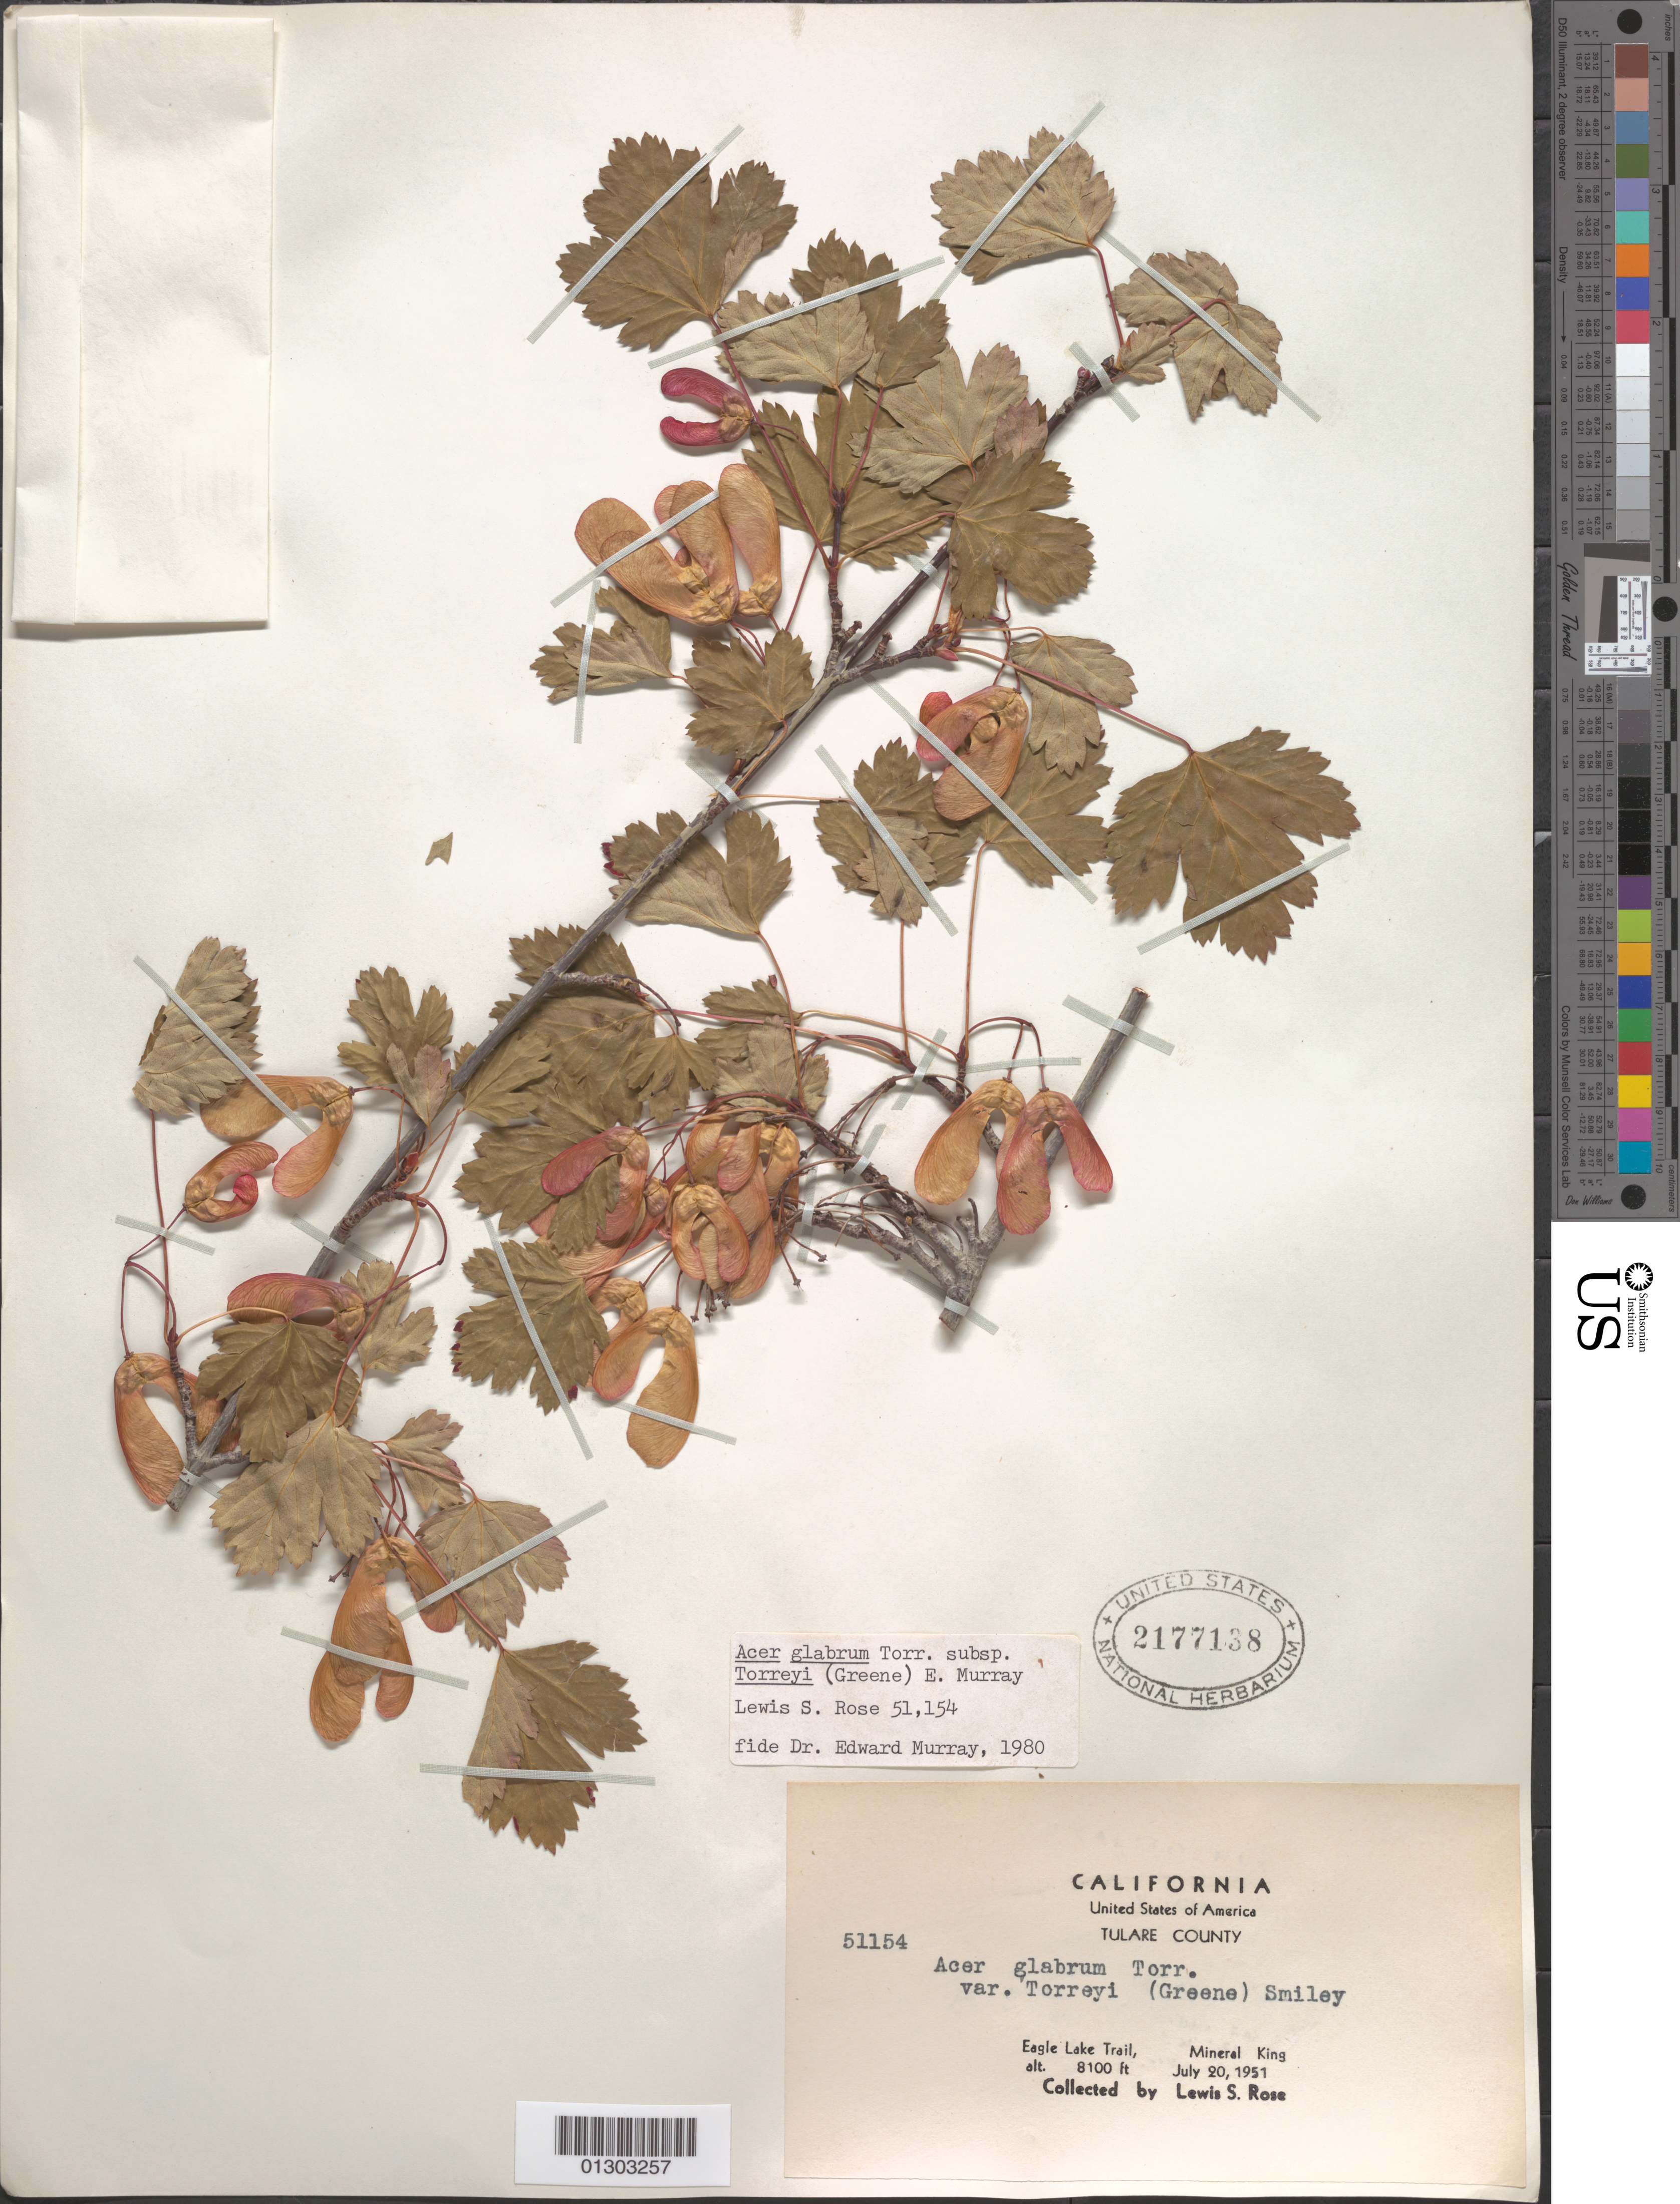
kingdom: Plantae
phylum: Tracheophyta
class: Magnoliopsida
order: Sapindales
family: Sapindaceae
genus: Acer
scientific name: Acer glabrum subsp. torreyi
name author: (Greene) A.E. Murray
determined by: Murray, Edward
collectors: L. S. Rose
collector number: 51154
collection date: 1951-07-20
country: United States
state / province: California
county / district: Tulare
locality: Tulare County, Eagle Lake Trail, Mineral King.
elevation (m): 2469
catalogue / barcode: US 2177138